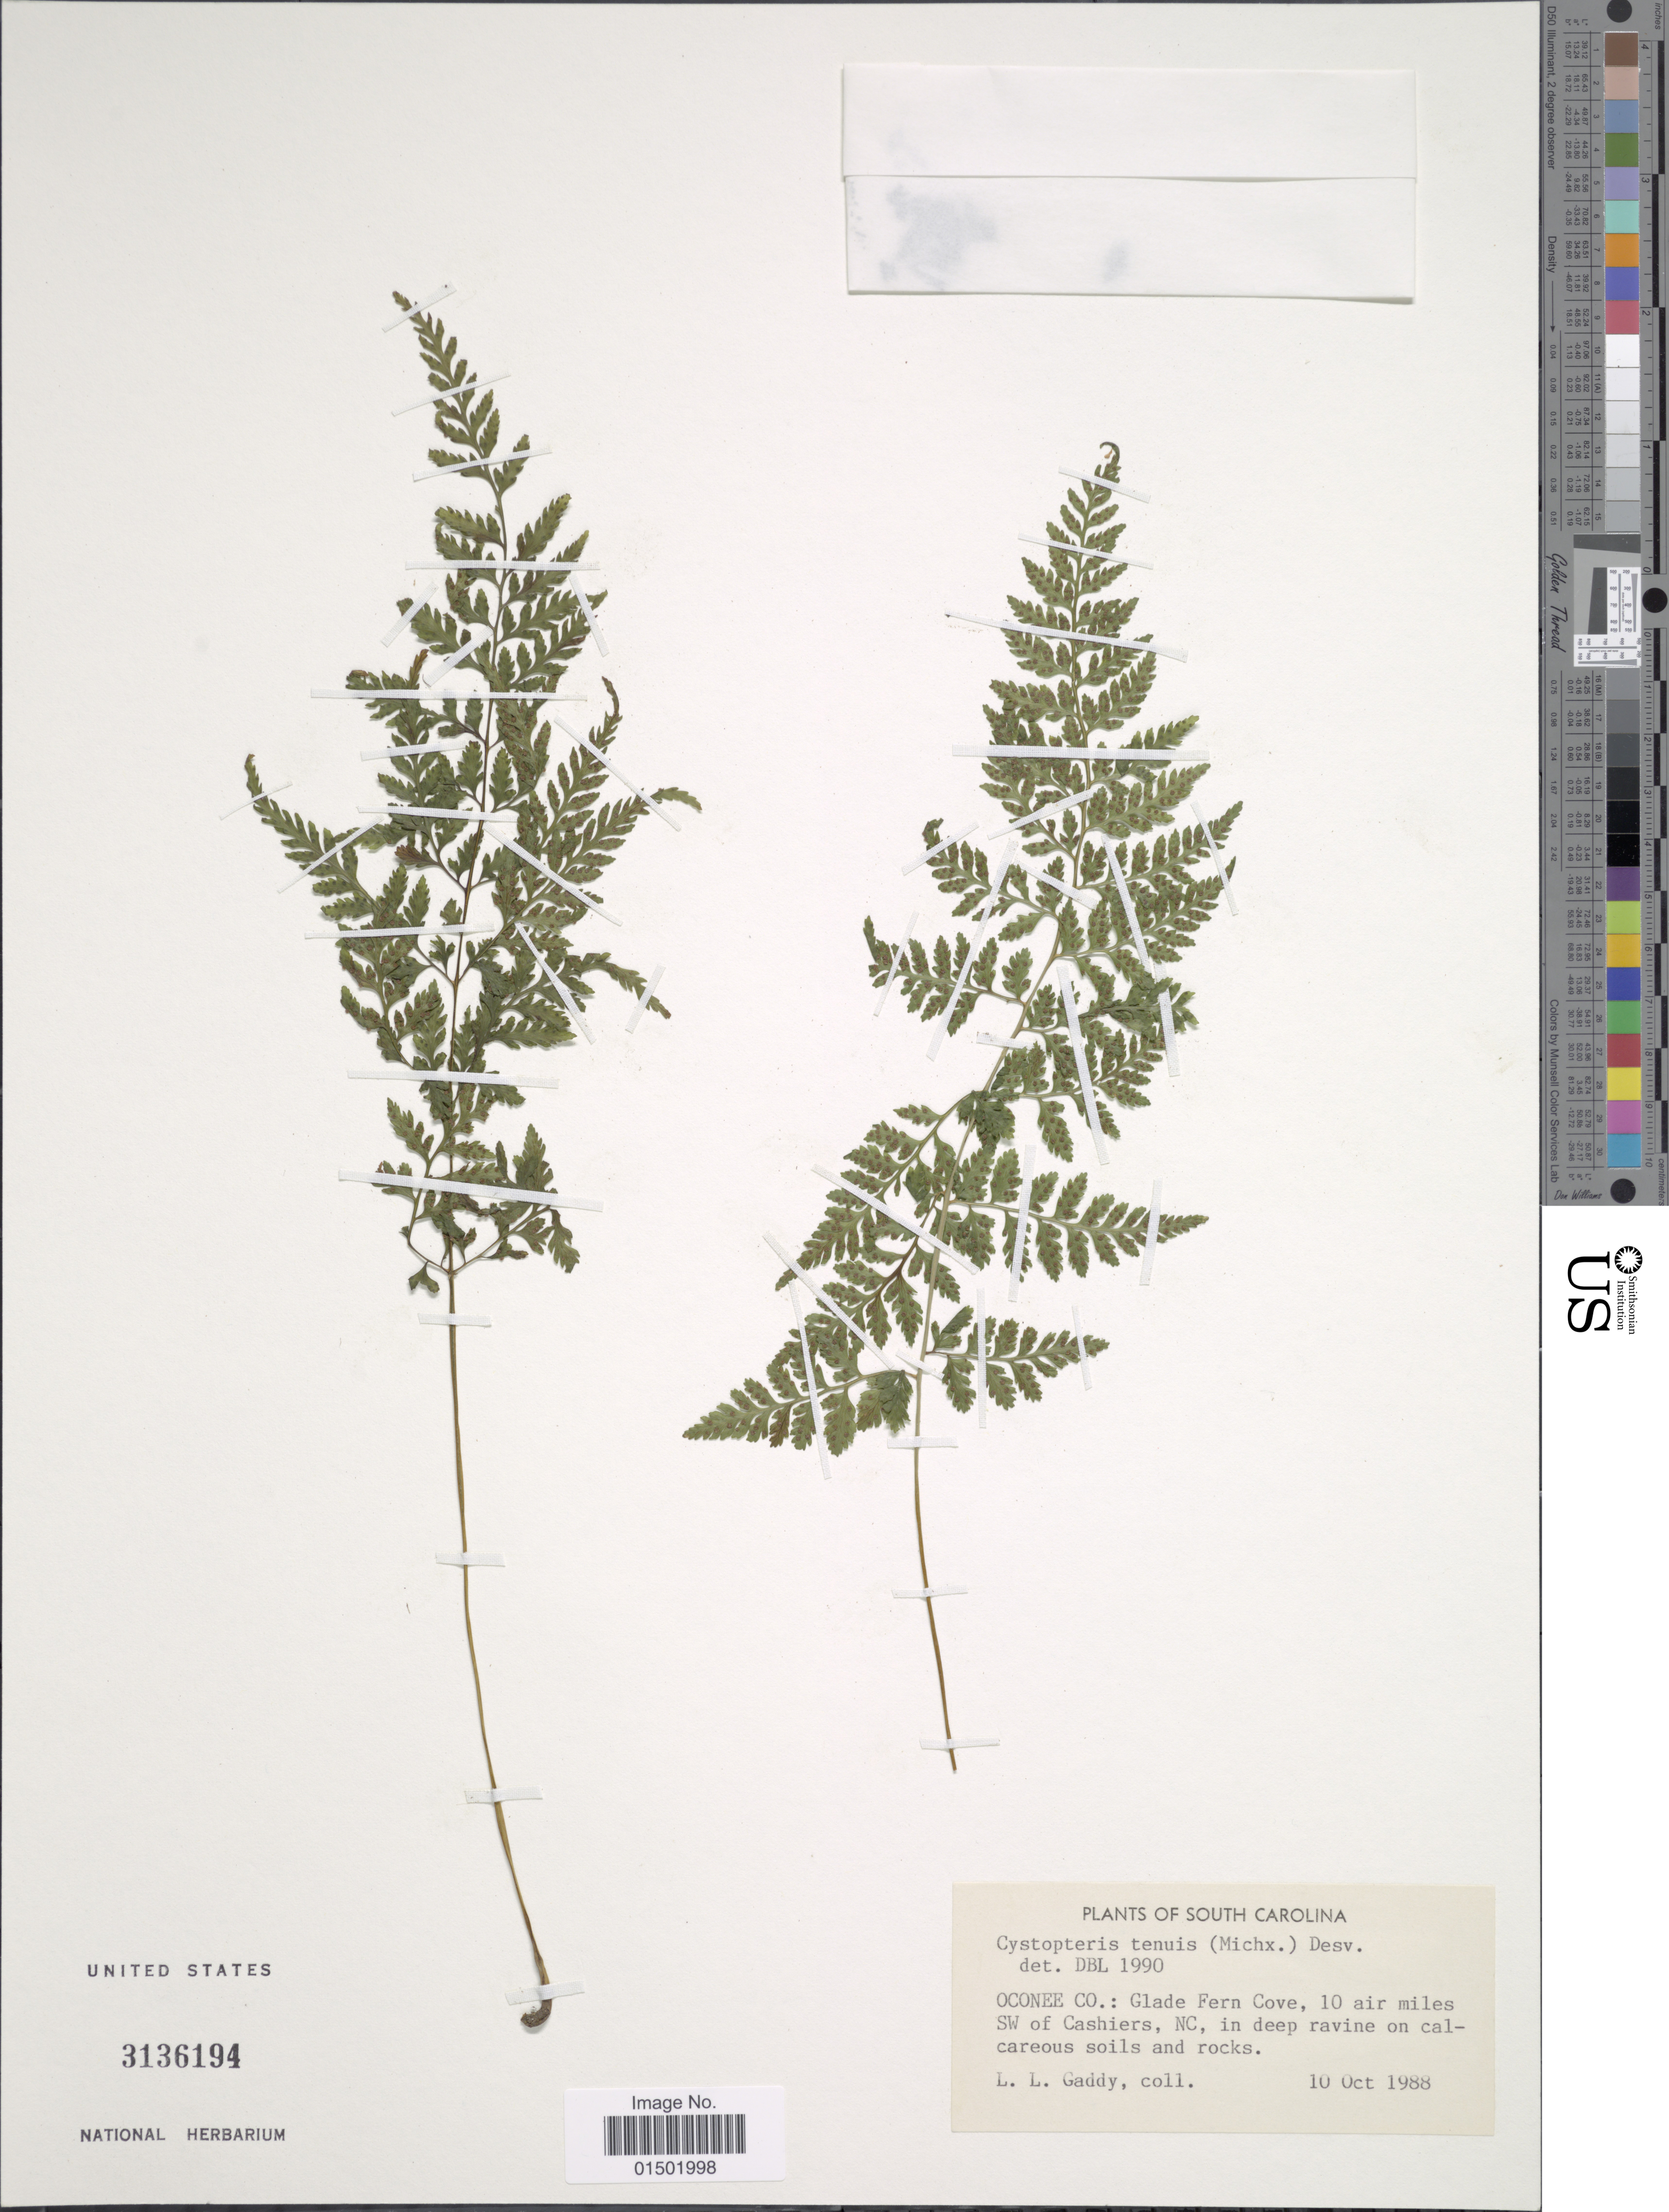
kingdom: Plantae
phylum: Tracheophyta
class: Polypodiopsida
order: Polypodiales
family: Cystopteridaceae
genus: Cystopteris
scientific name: Cystopteris tenuis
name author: (Michx.) Desv.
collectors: L. Gaddy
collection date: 1988-10-10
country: United States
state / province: South Carolina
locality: Oconee Co.: Glade Fern Cove. 10 air miles SW of Cashiers, NC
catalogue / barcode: US 3136194